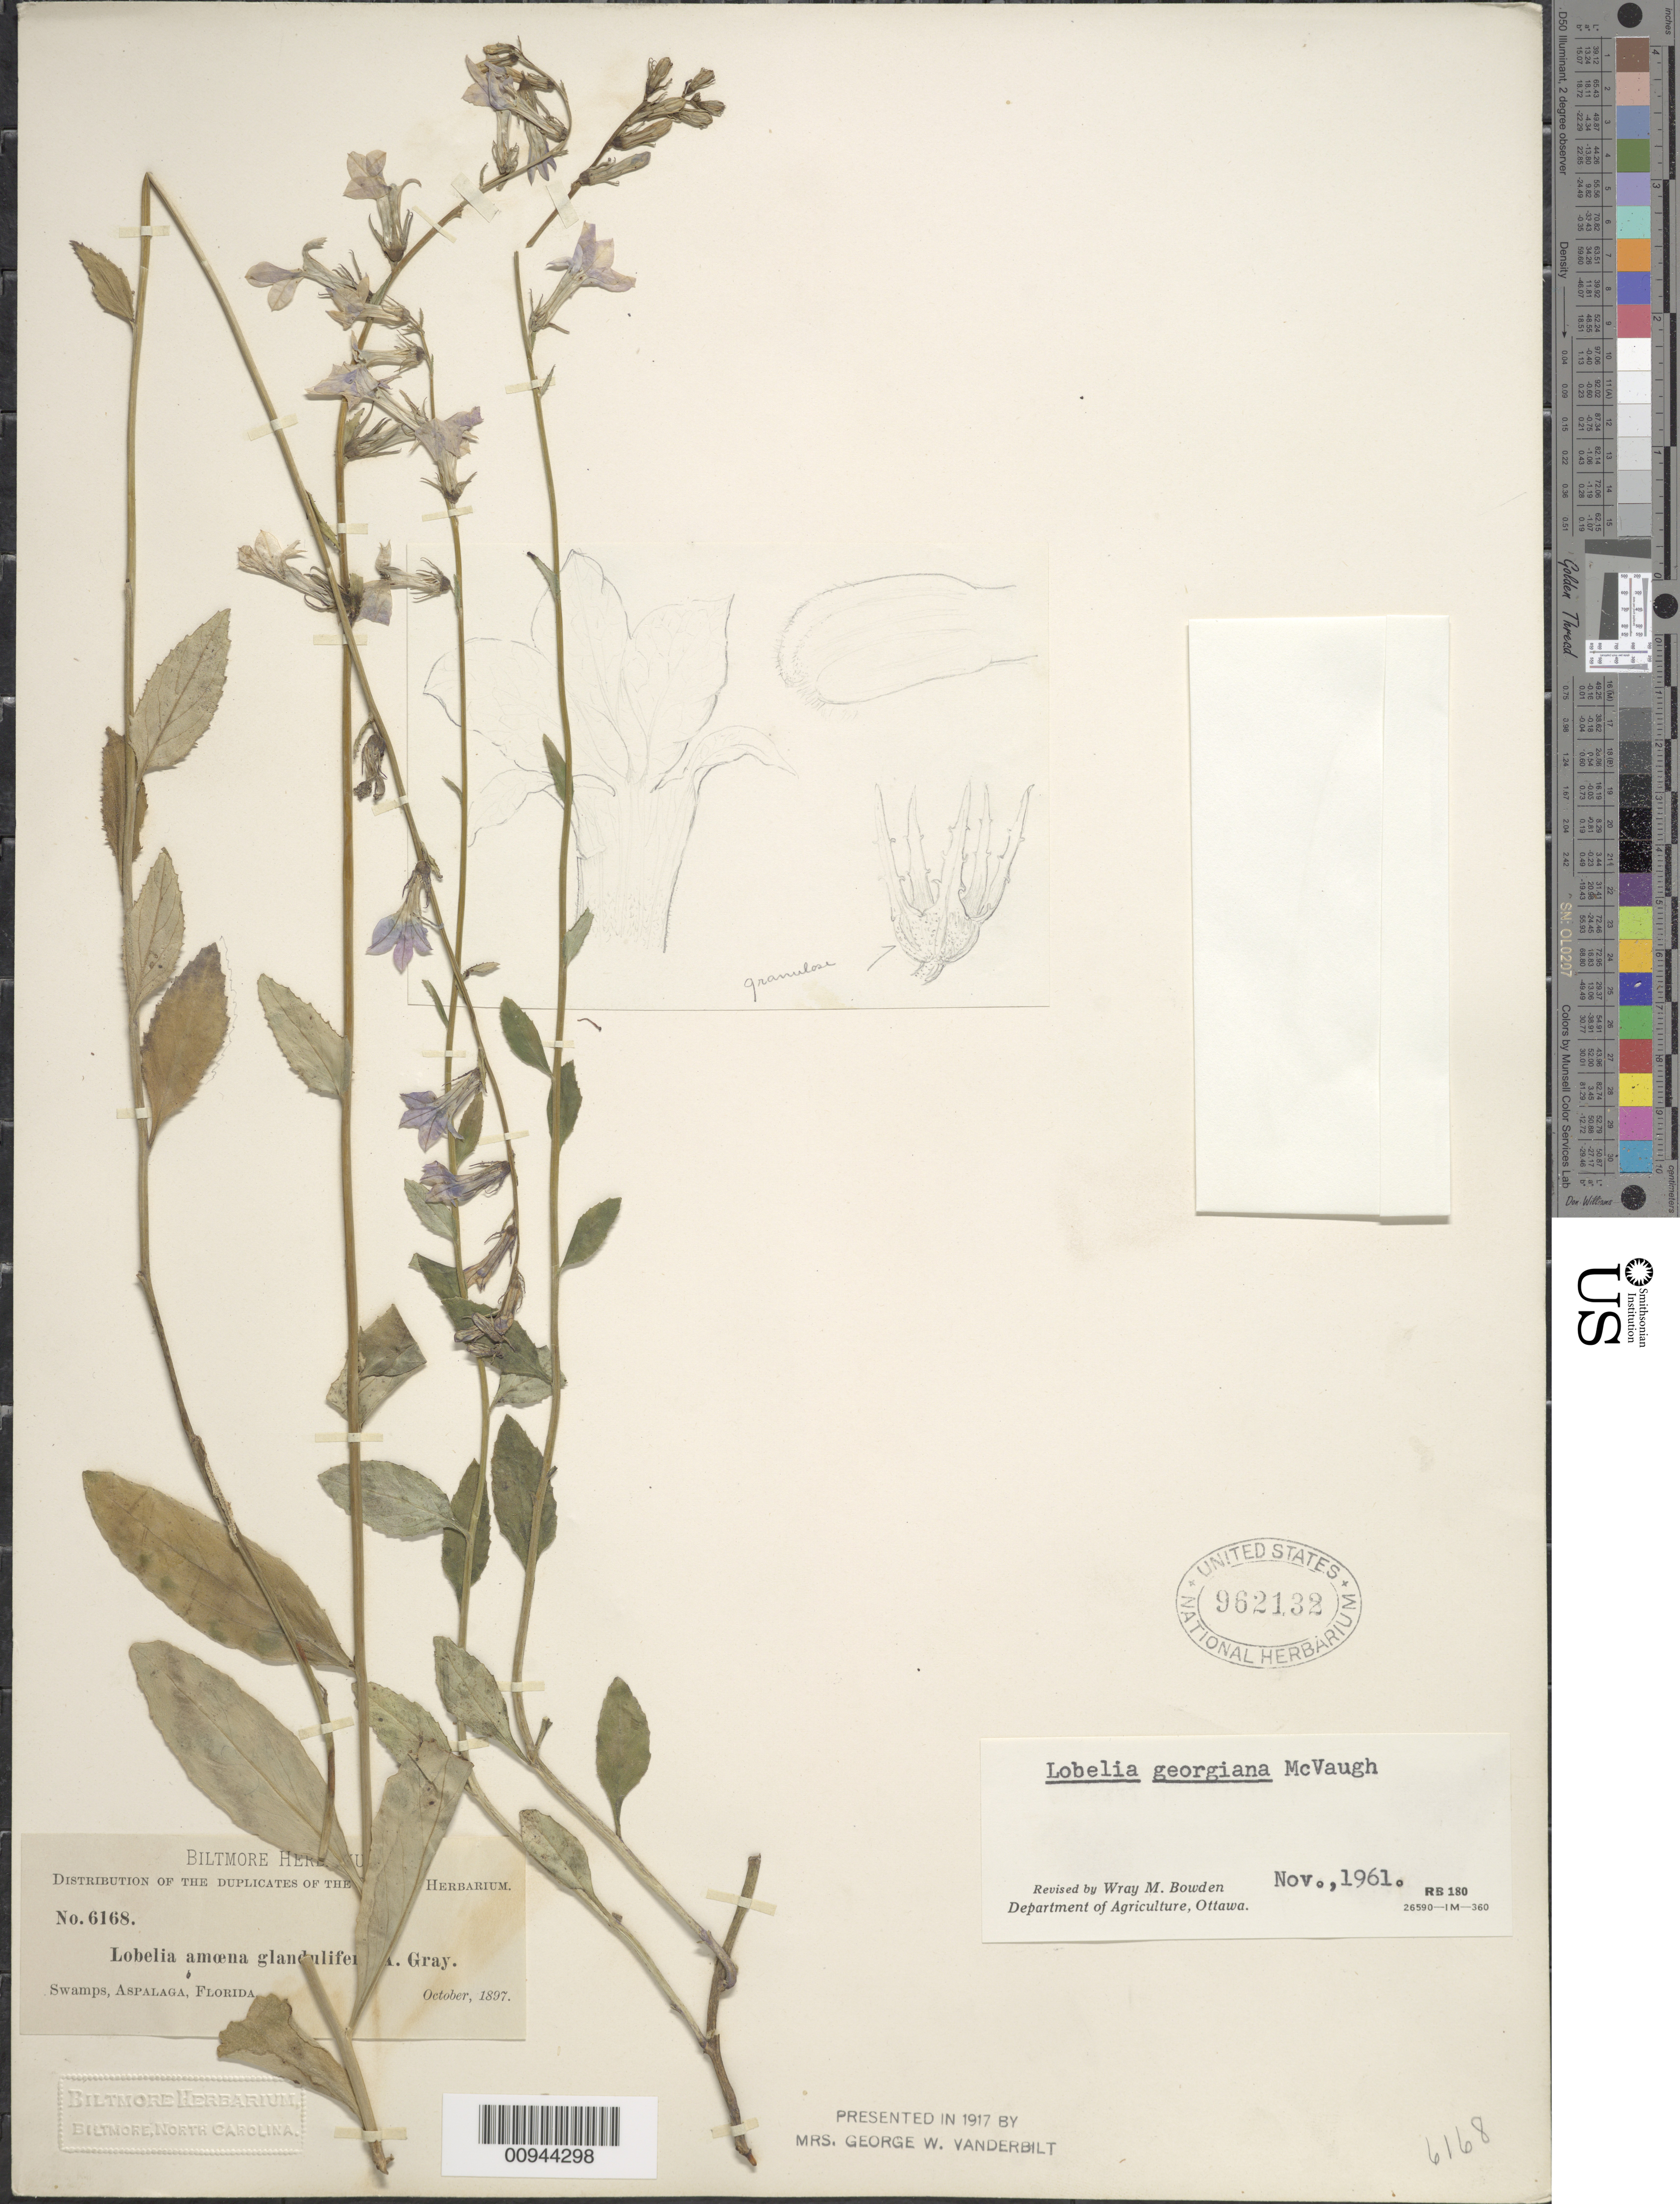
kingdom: Plantae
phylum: Tracheophyta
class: Magnoliopsida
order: Asterales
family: Campanulaceae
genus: Lobelia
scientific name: Lobelia georgiana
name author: McVaugh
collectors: ex herb. Biltmore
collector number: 6168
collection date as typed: October 1897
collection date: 1897-10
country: United States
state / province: Florida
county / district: Gadsden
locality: Aspalaga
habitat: swamps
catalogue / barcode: US 962132